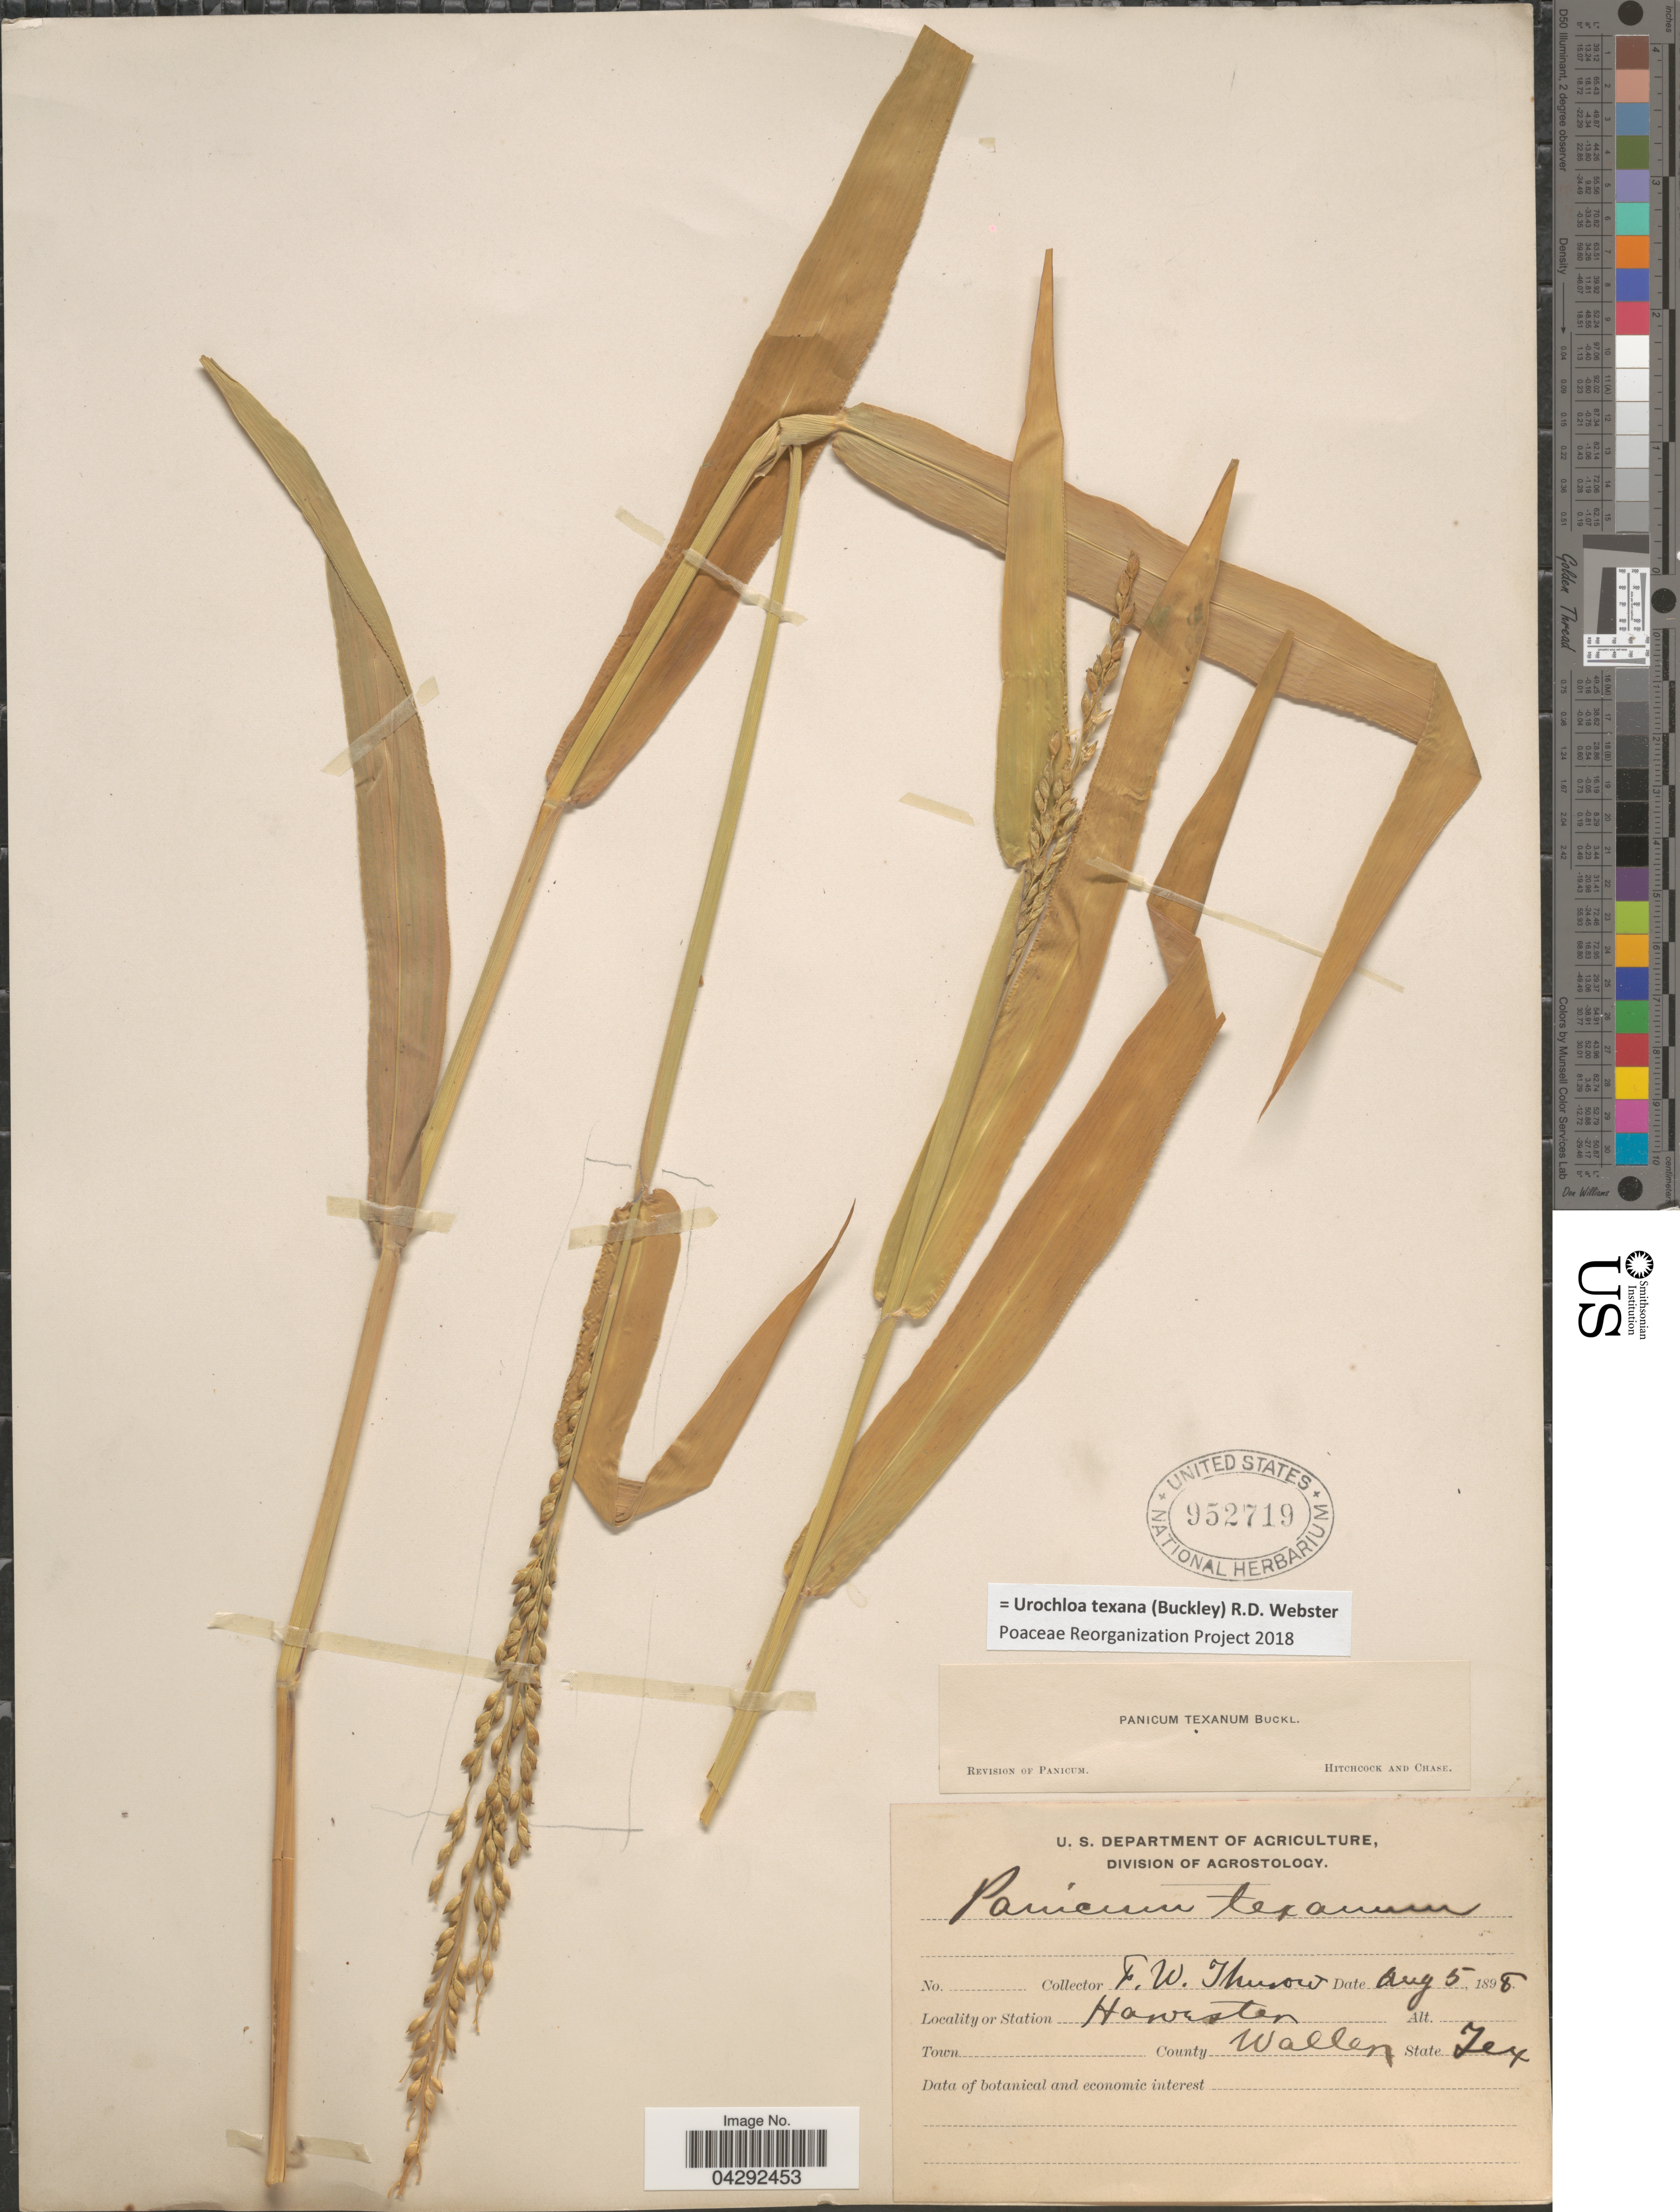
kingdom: Plantae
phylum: Tracheophyta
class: Liliopsida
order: Poales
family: Poaceae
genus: Urochloa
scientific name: Urochloa texana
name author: (Buckley) R.D. Webster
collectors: F. W. Thurow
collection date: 1898-08-05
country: United States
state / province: Texas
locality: Harvester. County Waller.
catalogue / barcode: US 952719